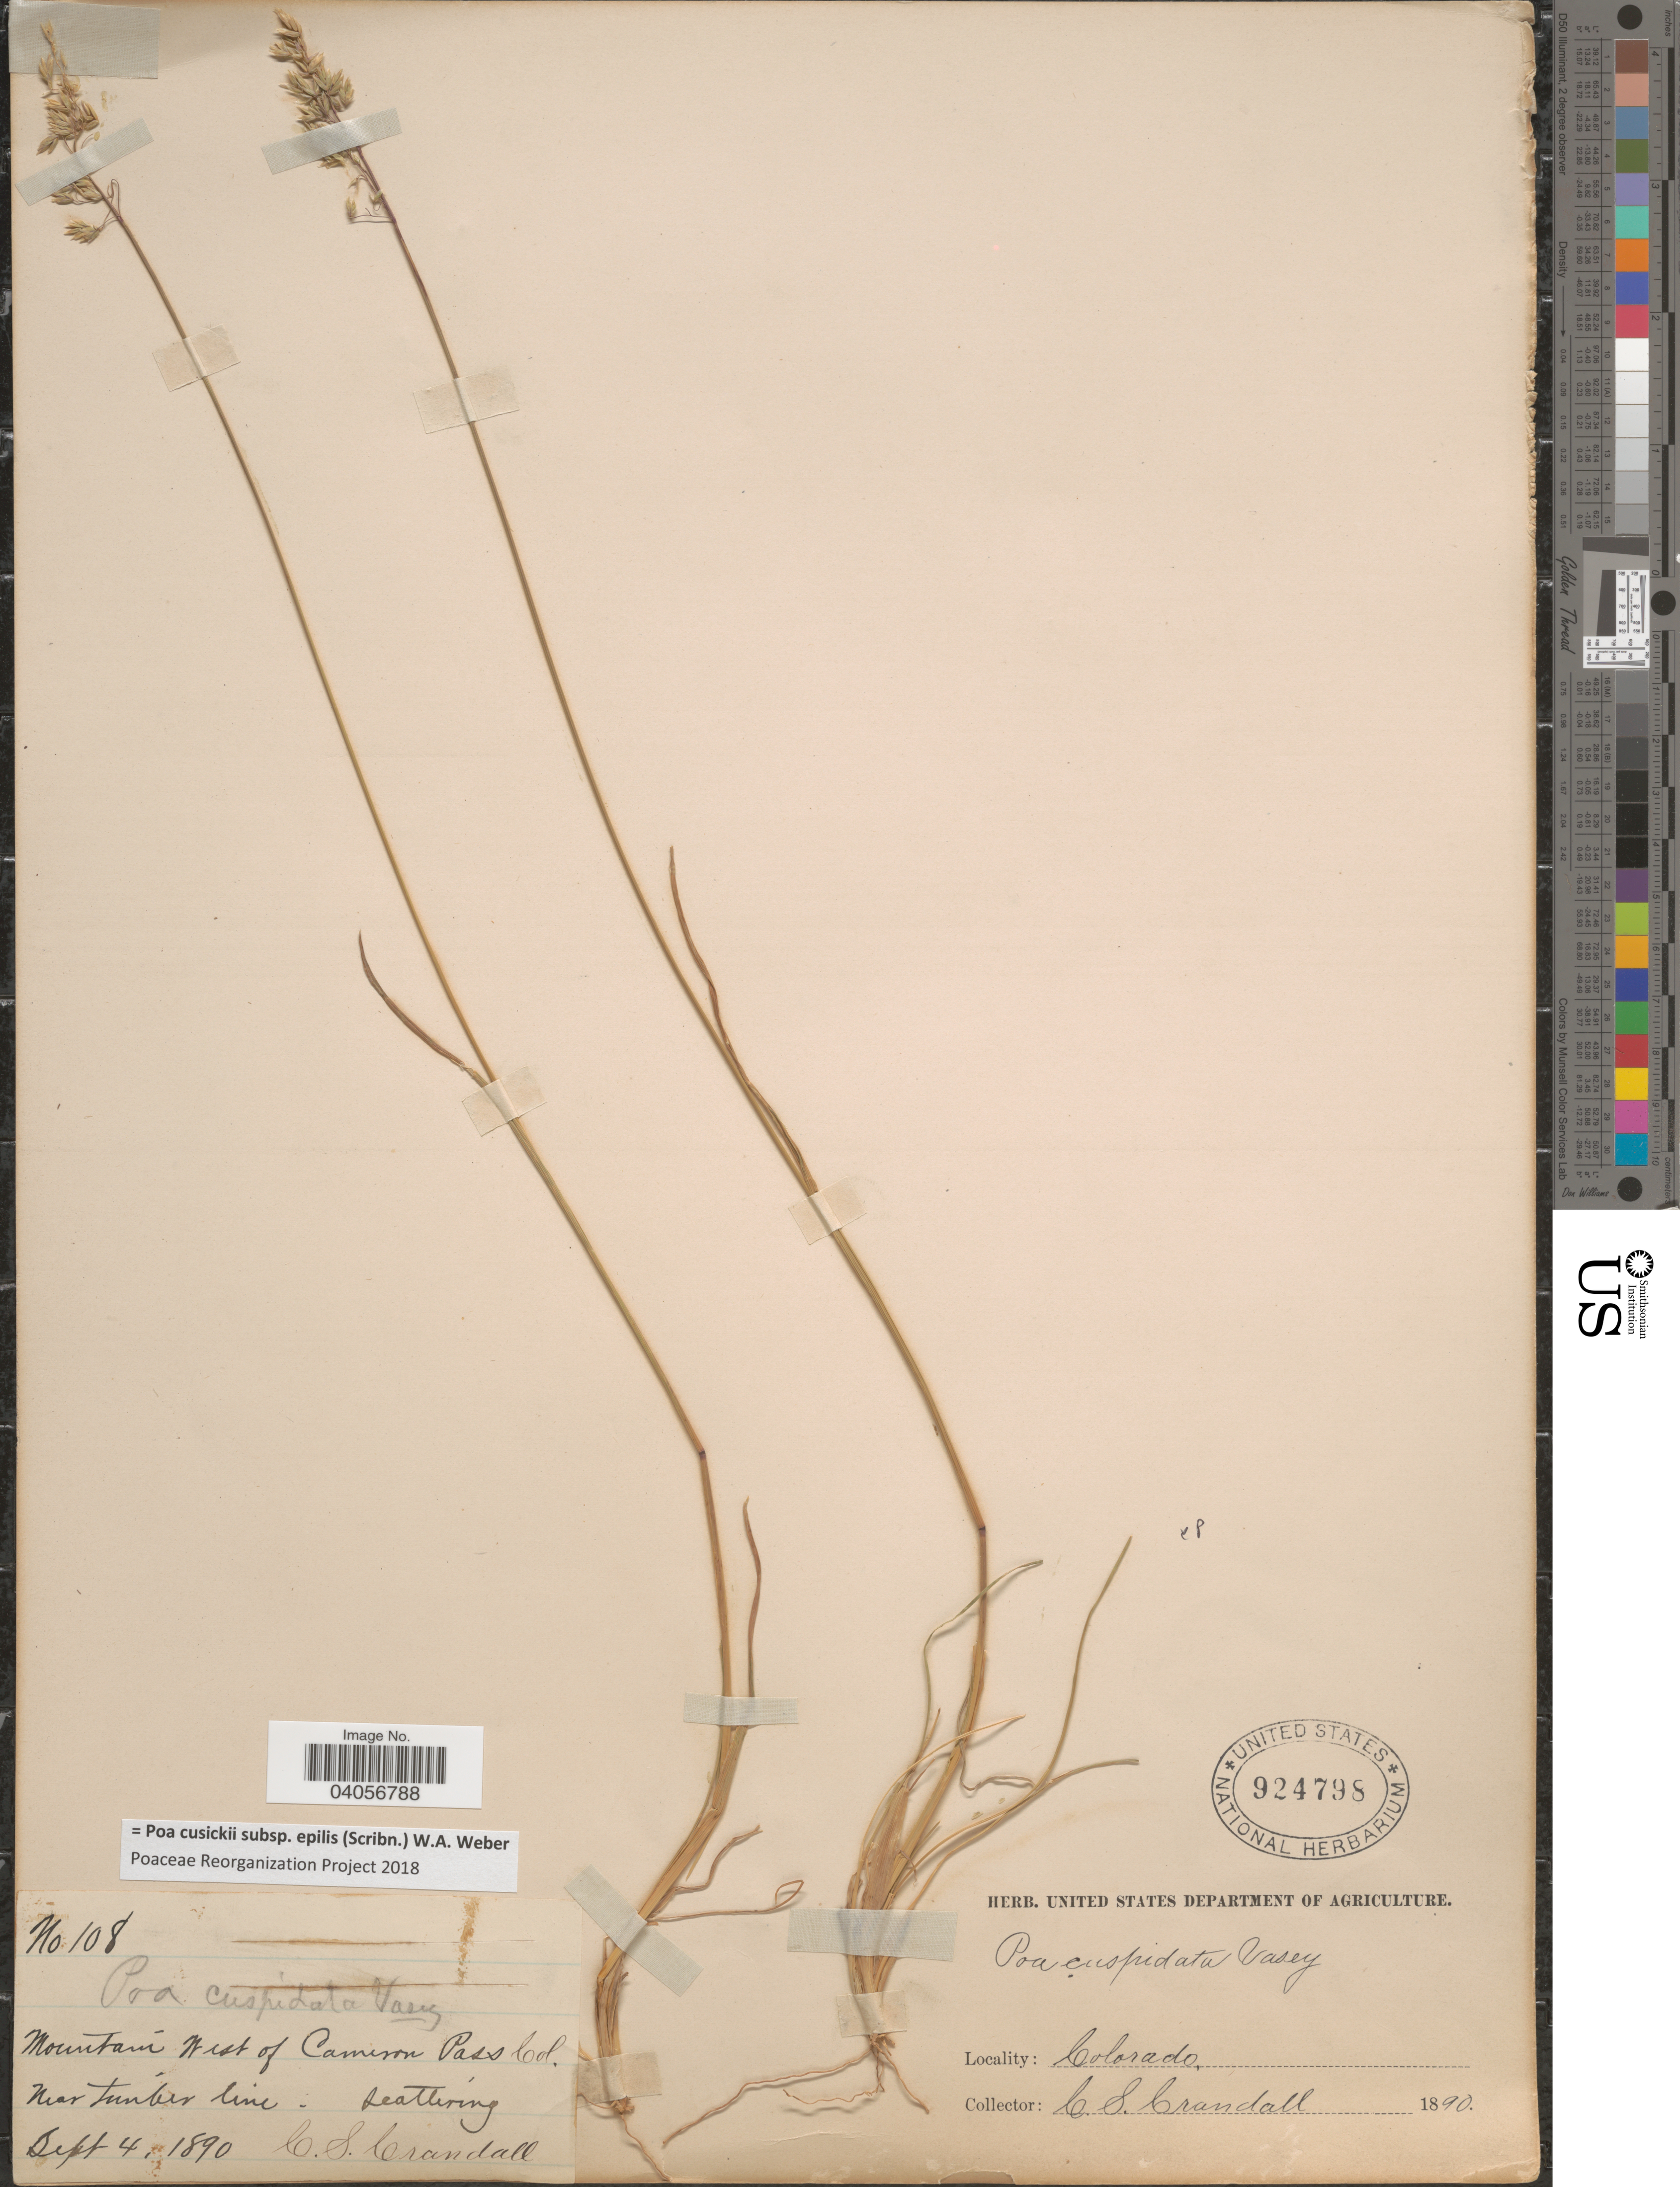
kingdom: Plantae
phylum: Tracheophyta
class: Liliopsida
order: Poales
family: Poaceae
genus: Poa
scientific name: Poa cusickii subsp. epilis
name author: (Scribn.) W.A. Weber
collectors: C. Crandall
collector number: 108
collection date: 1890-09-04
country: United States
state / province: Colorado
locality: Mountain West of Cameron Pass. Near Timber line.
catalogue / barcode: US 924798